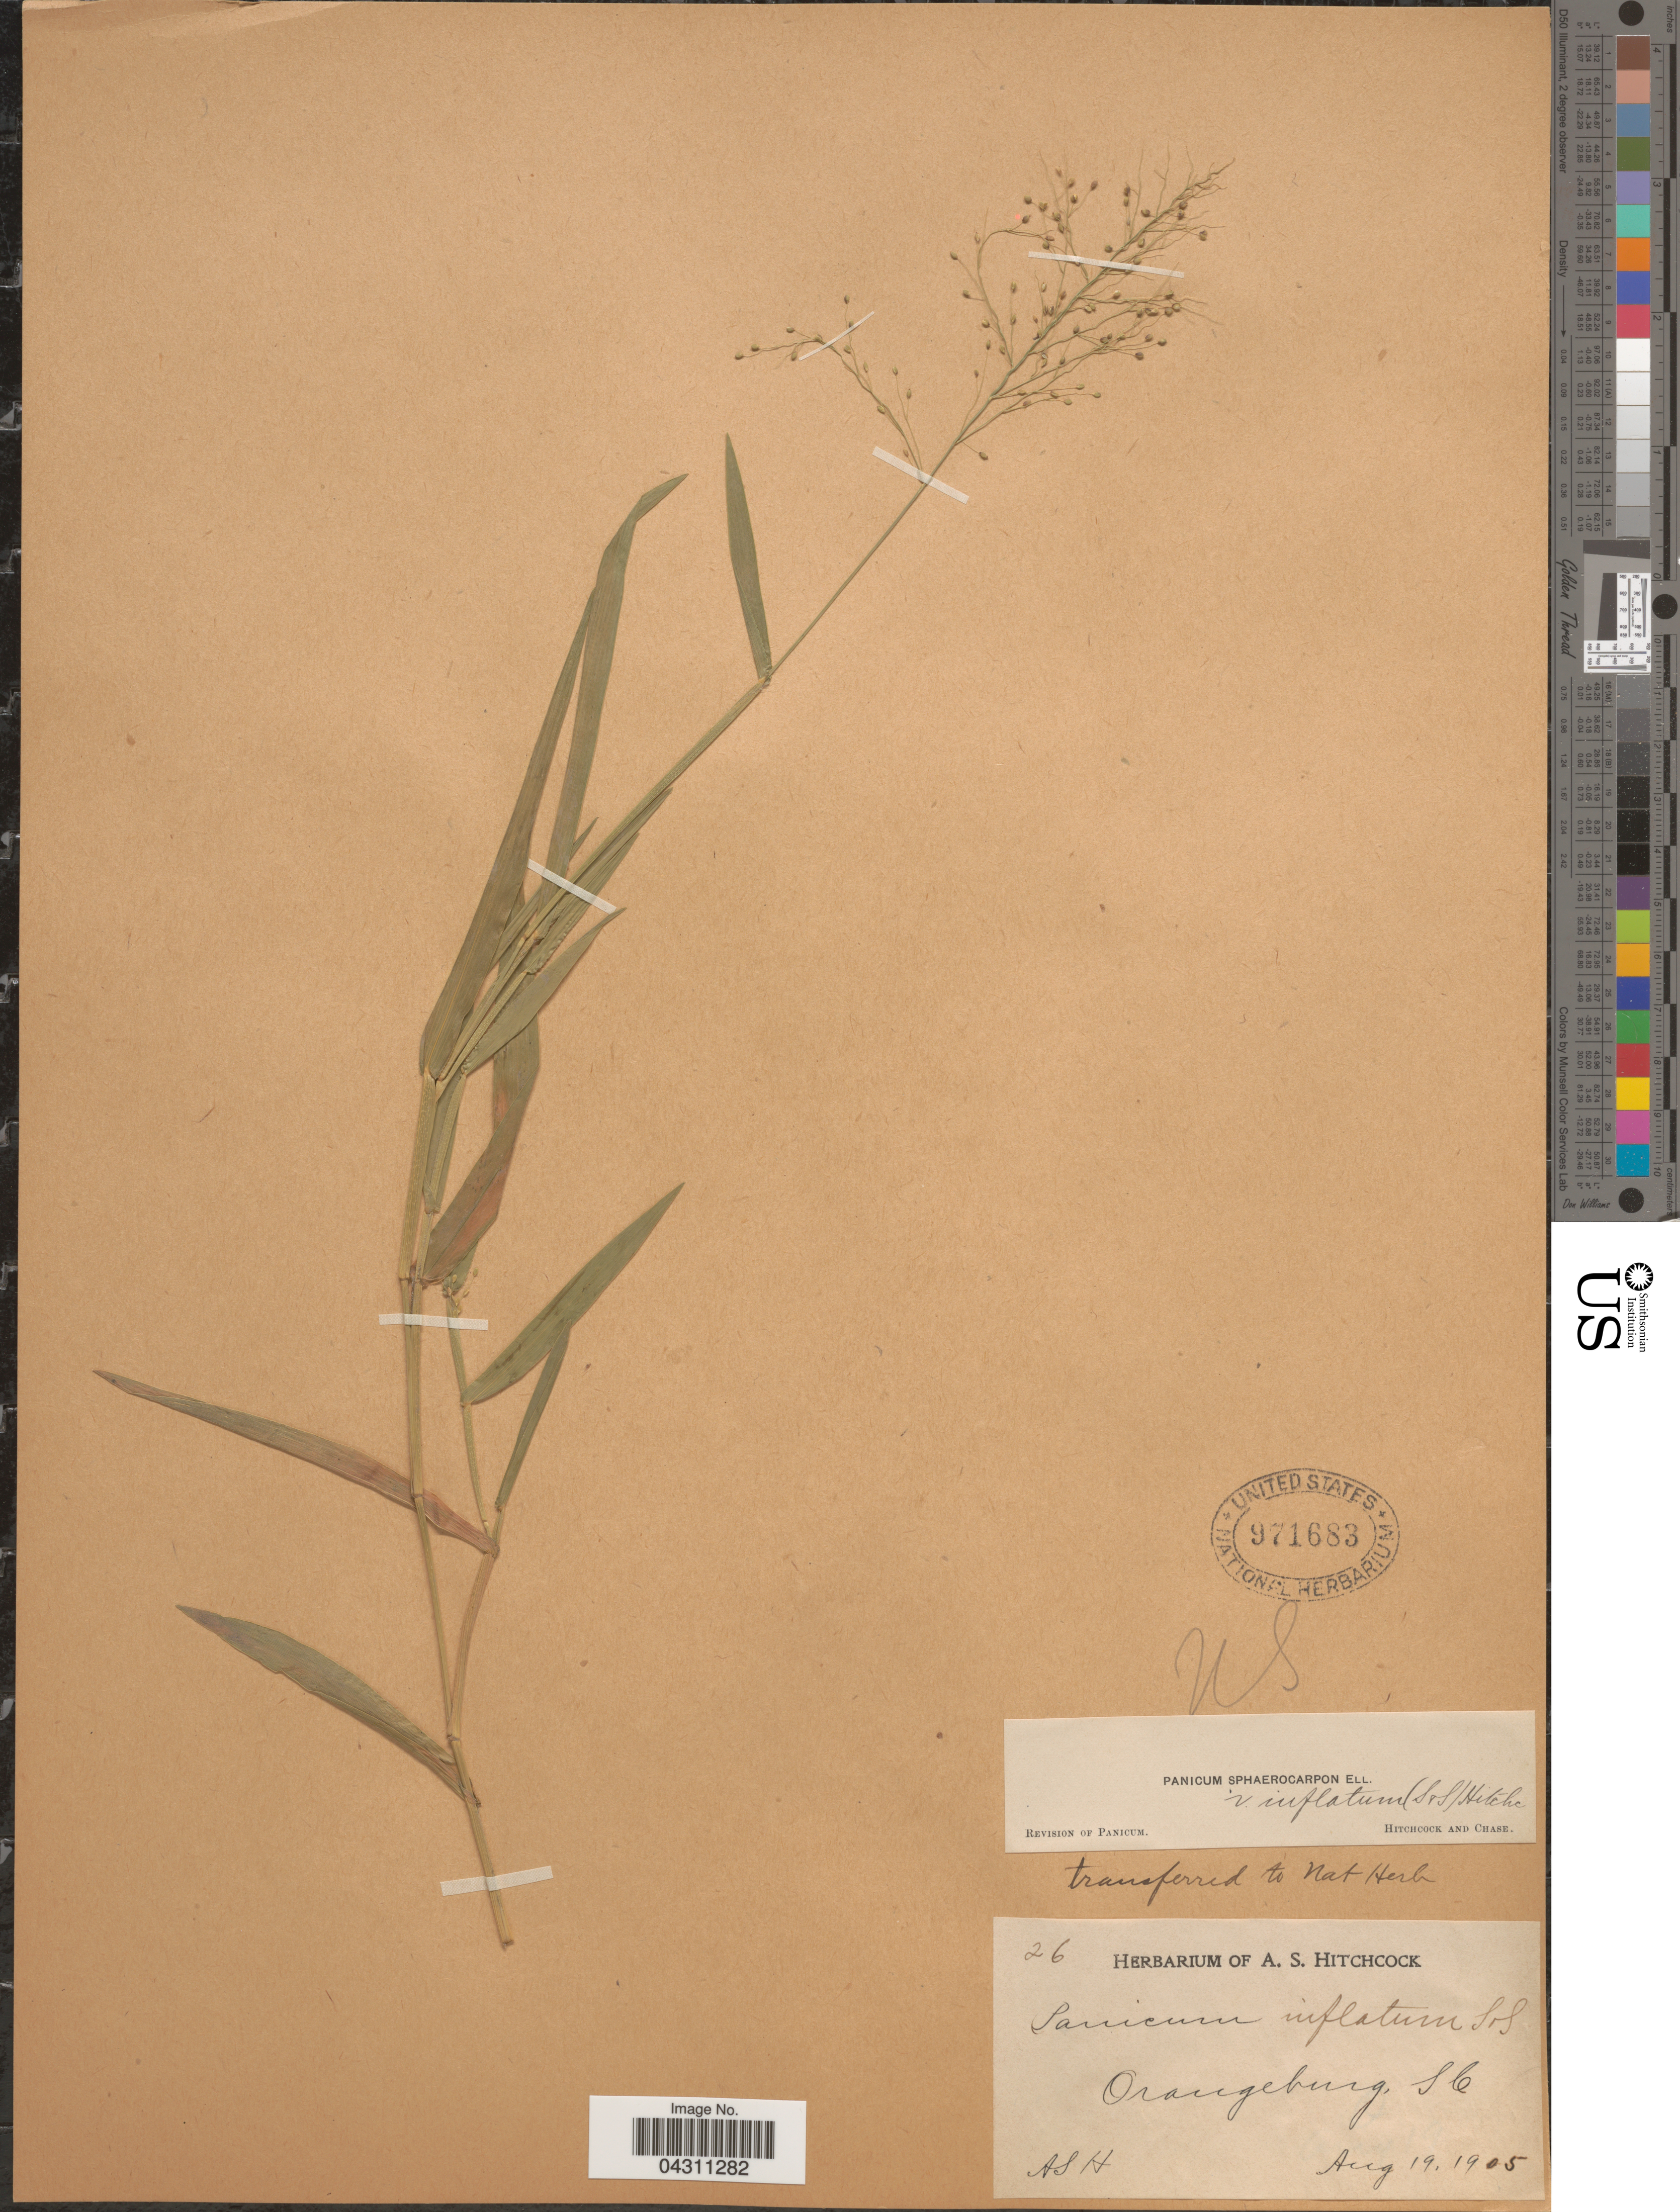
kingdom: Plantae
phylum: Tracheophyta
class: Liliopsida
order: Poales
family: Poaceae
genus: Dichanthelium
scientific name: Dichanthelium sphaerocarpon var. sphaerocarpon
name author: (Elliott) Gould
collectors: A. S. Hitchcock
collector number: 26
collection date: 1905-08-19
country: United States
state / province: South Carolina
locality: Orangeburg.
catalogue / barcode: US 971683